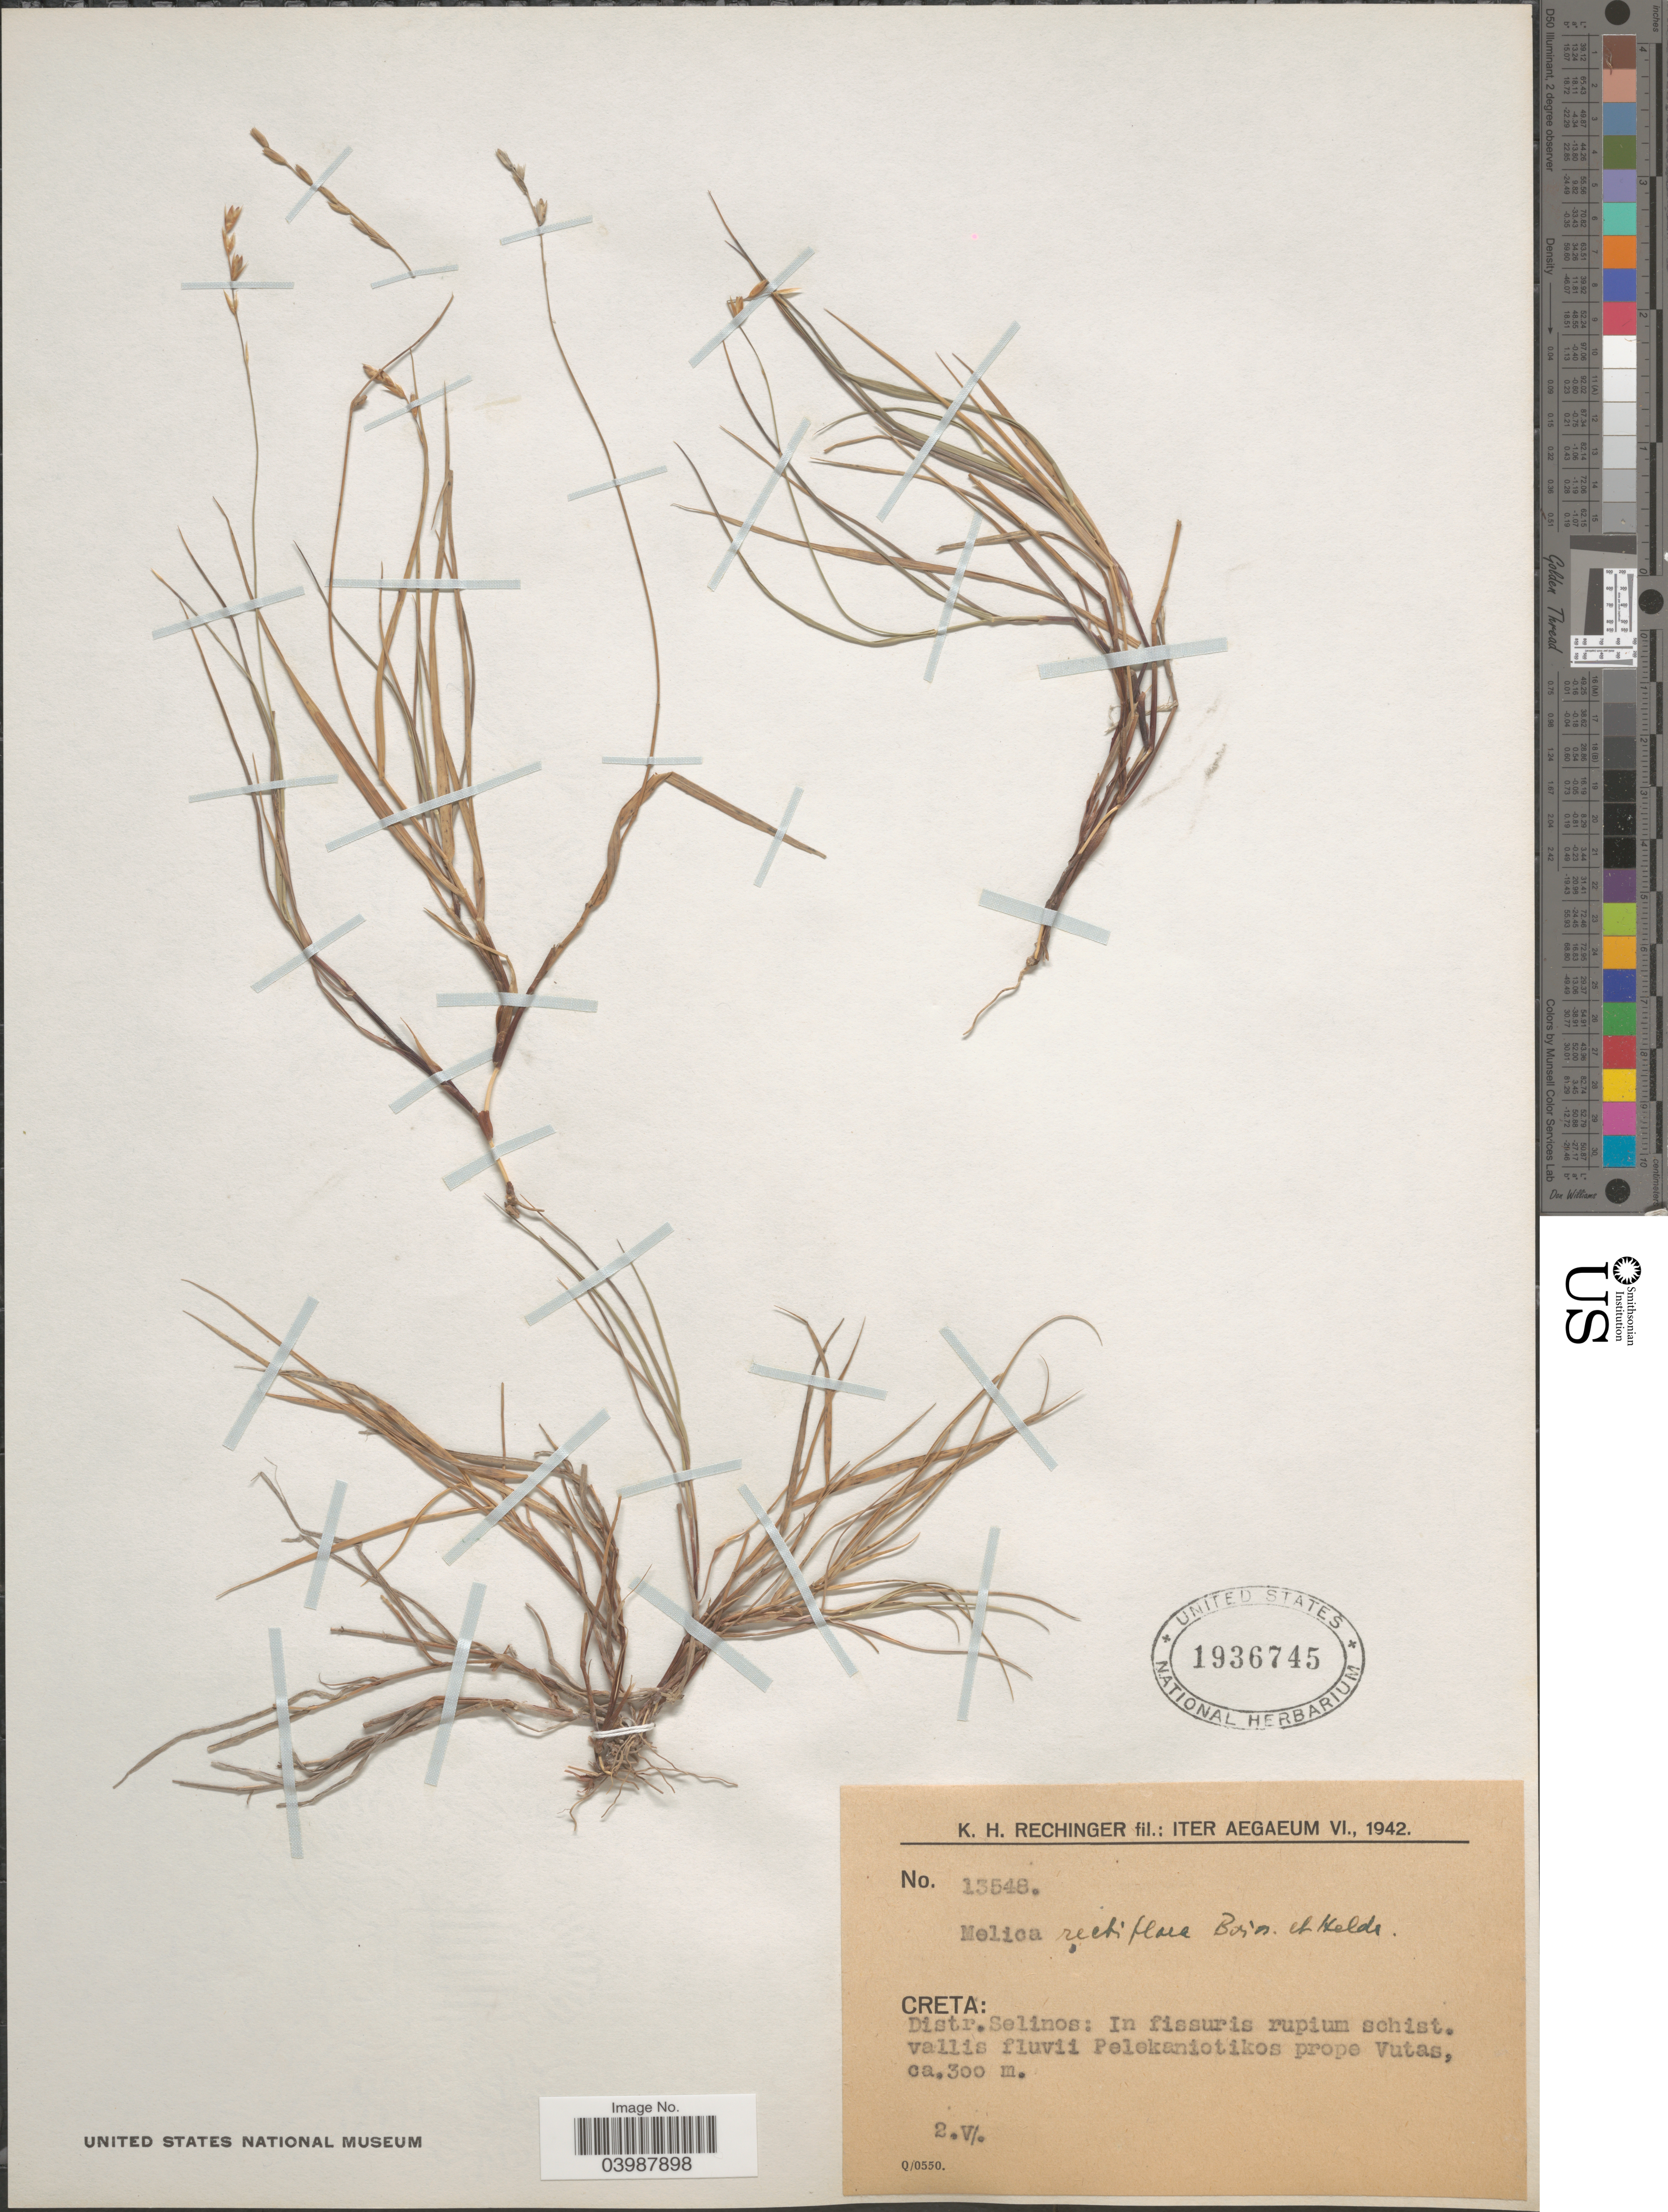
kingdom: Plantae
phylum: Tracheophyta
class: Liliopsida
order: Poales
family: Poaceae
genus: Melica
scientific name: Melica rectiflora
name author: Boiss. & Heldr.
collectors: K. H. Rechinger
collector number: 13548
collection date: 1942-05-02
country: Greece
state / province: Crete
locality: Creta: Distr. Selinos: In fissuris rupium schist. Vallis fluvii Pelekaniotikos prope Vutas.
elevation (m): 300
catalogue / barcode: US 1936745